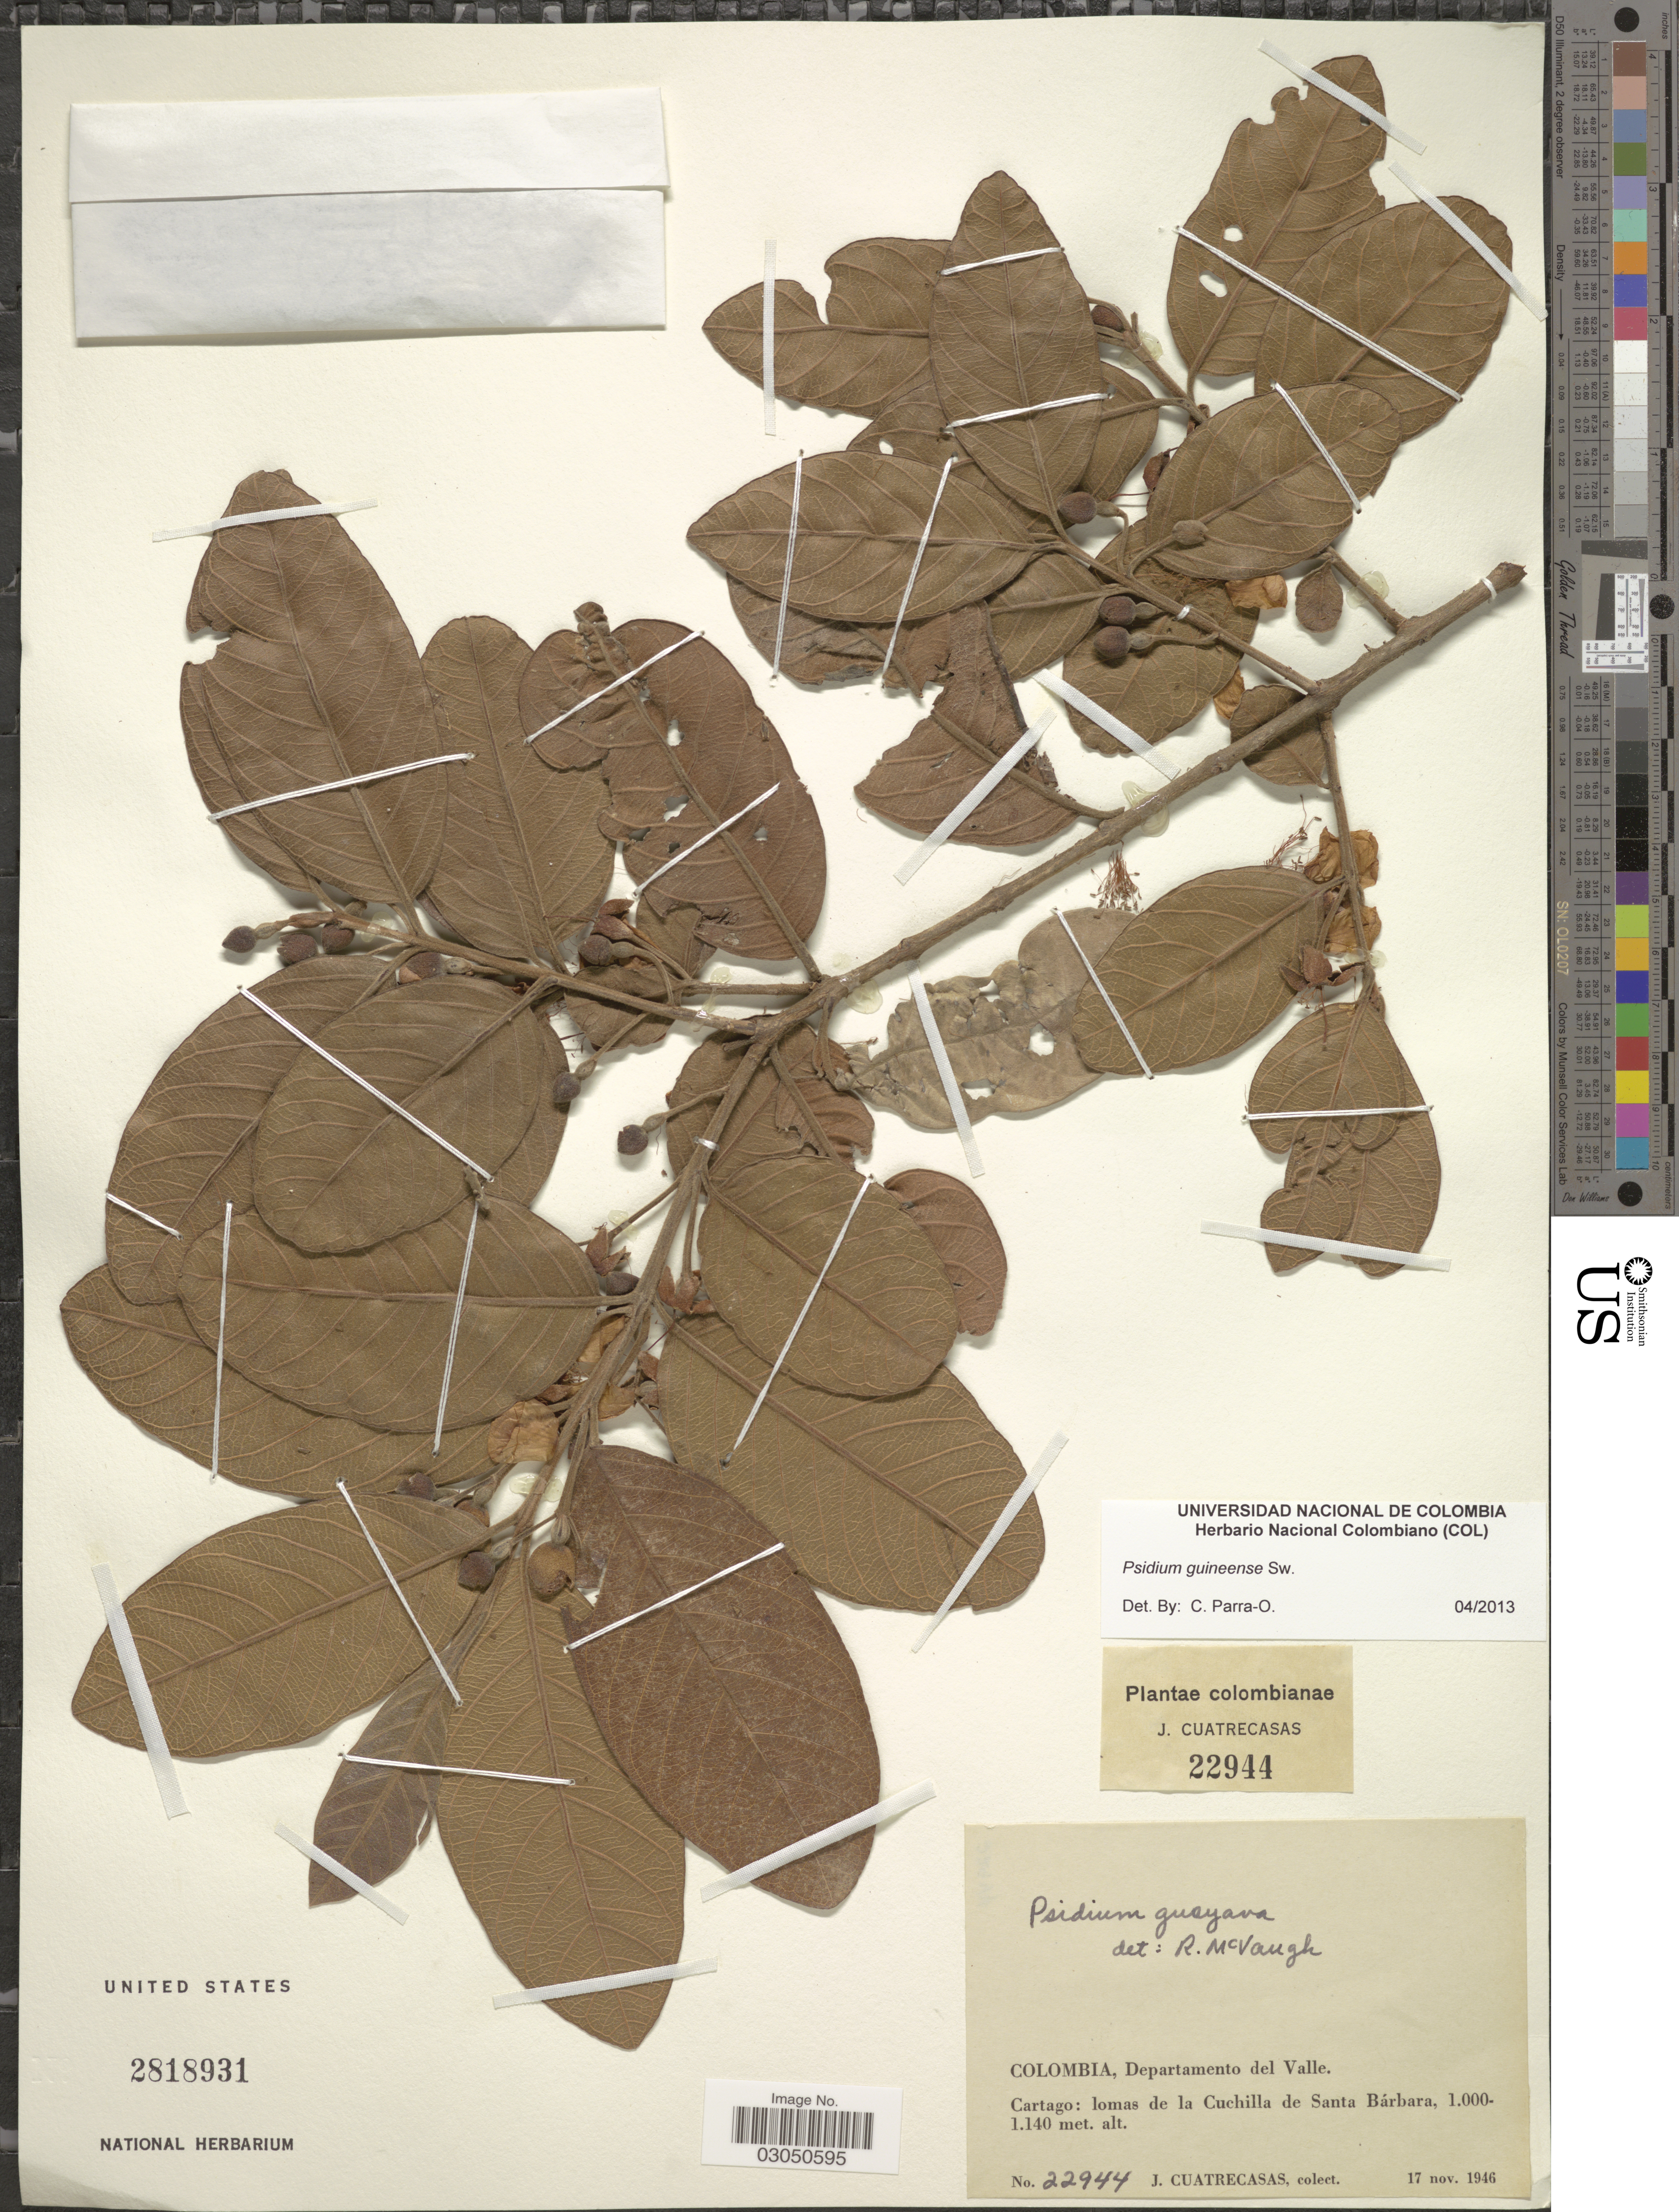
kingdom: Plantae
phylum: Tracheophyta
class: Magnoliopsida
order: Myrtales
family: Myrtaceae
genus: Psidium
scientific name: Psidium guineense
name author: Sw.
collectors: J. Cuatrecasas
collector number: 22944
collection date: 1946-11-17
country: Colombia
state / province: Valle del Cauca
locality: Departamento del Valle. Cartago: lomas de la Cuchilla de Santa Bárbara.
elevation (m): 1000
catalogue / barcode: US 2818931